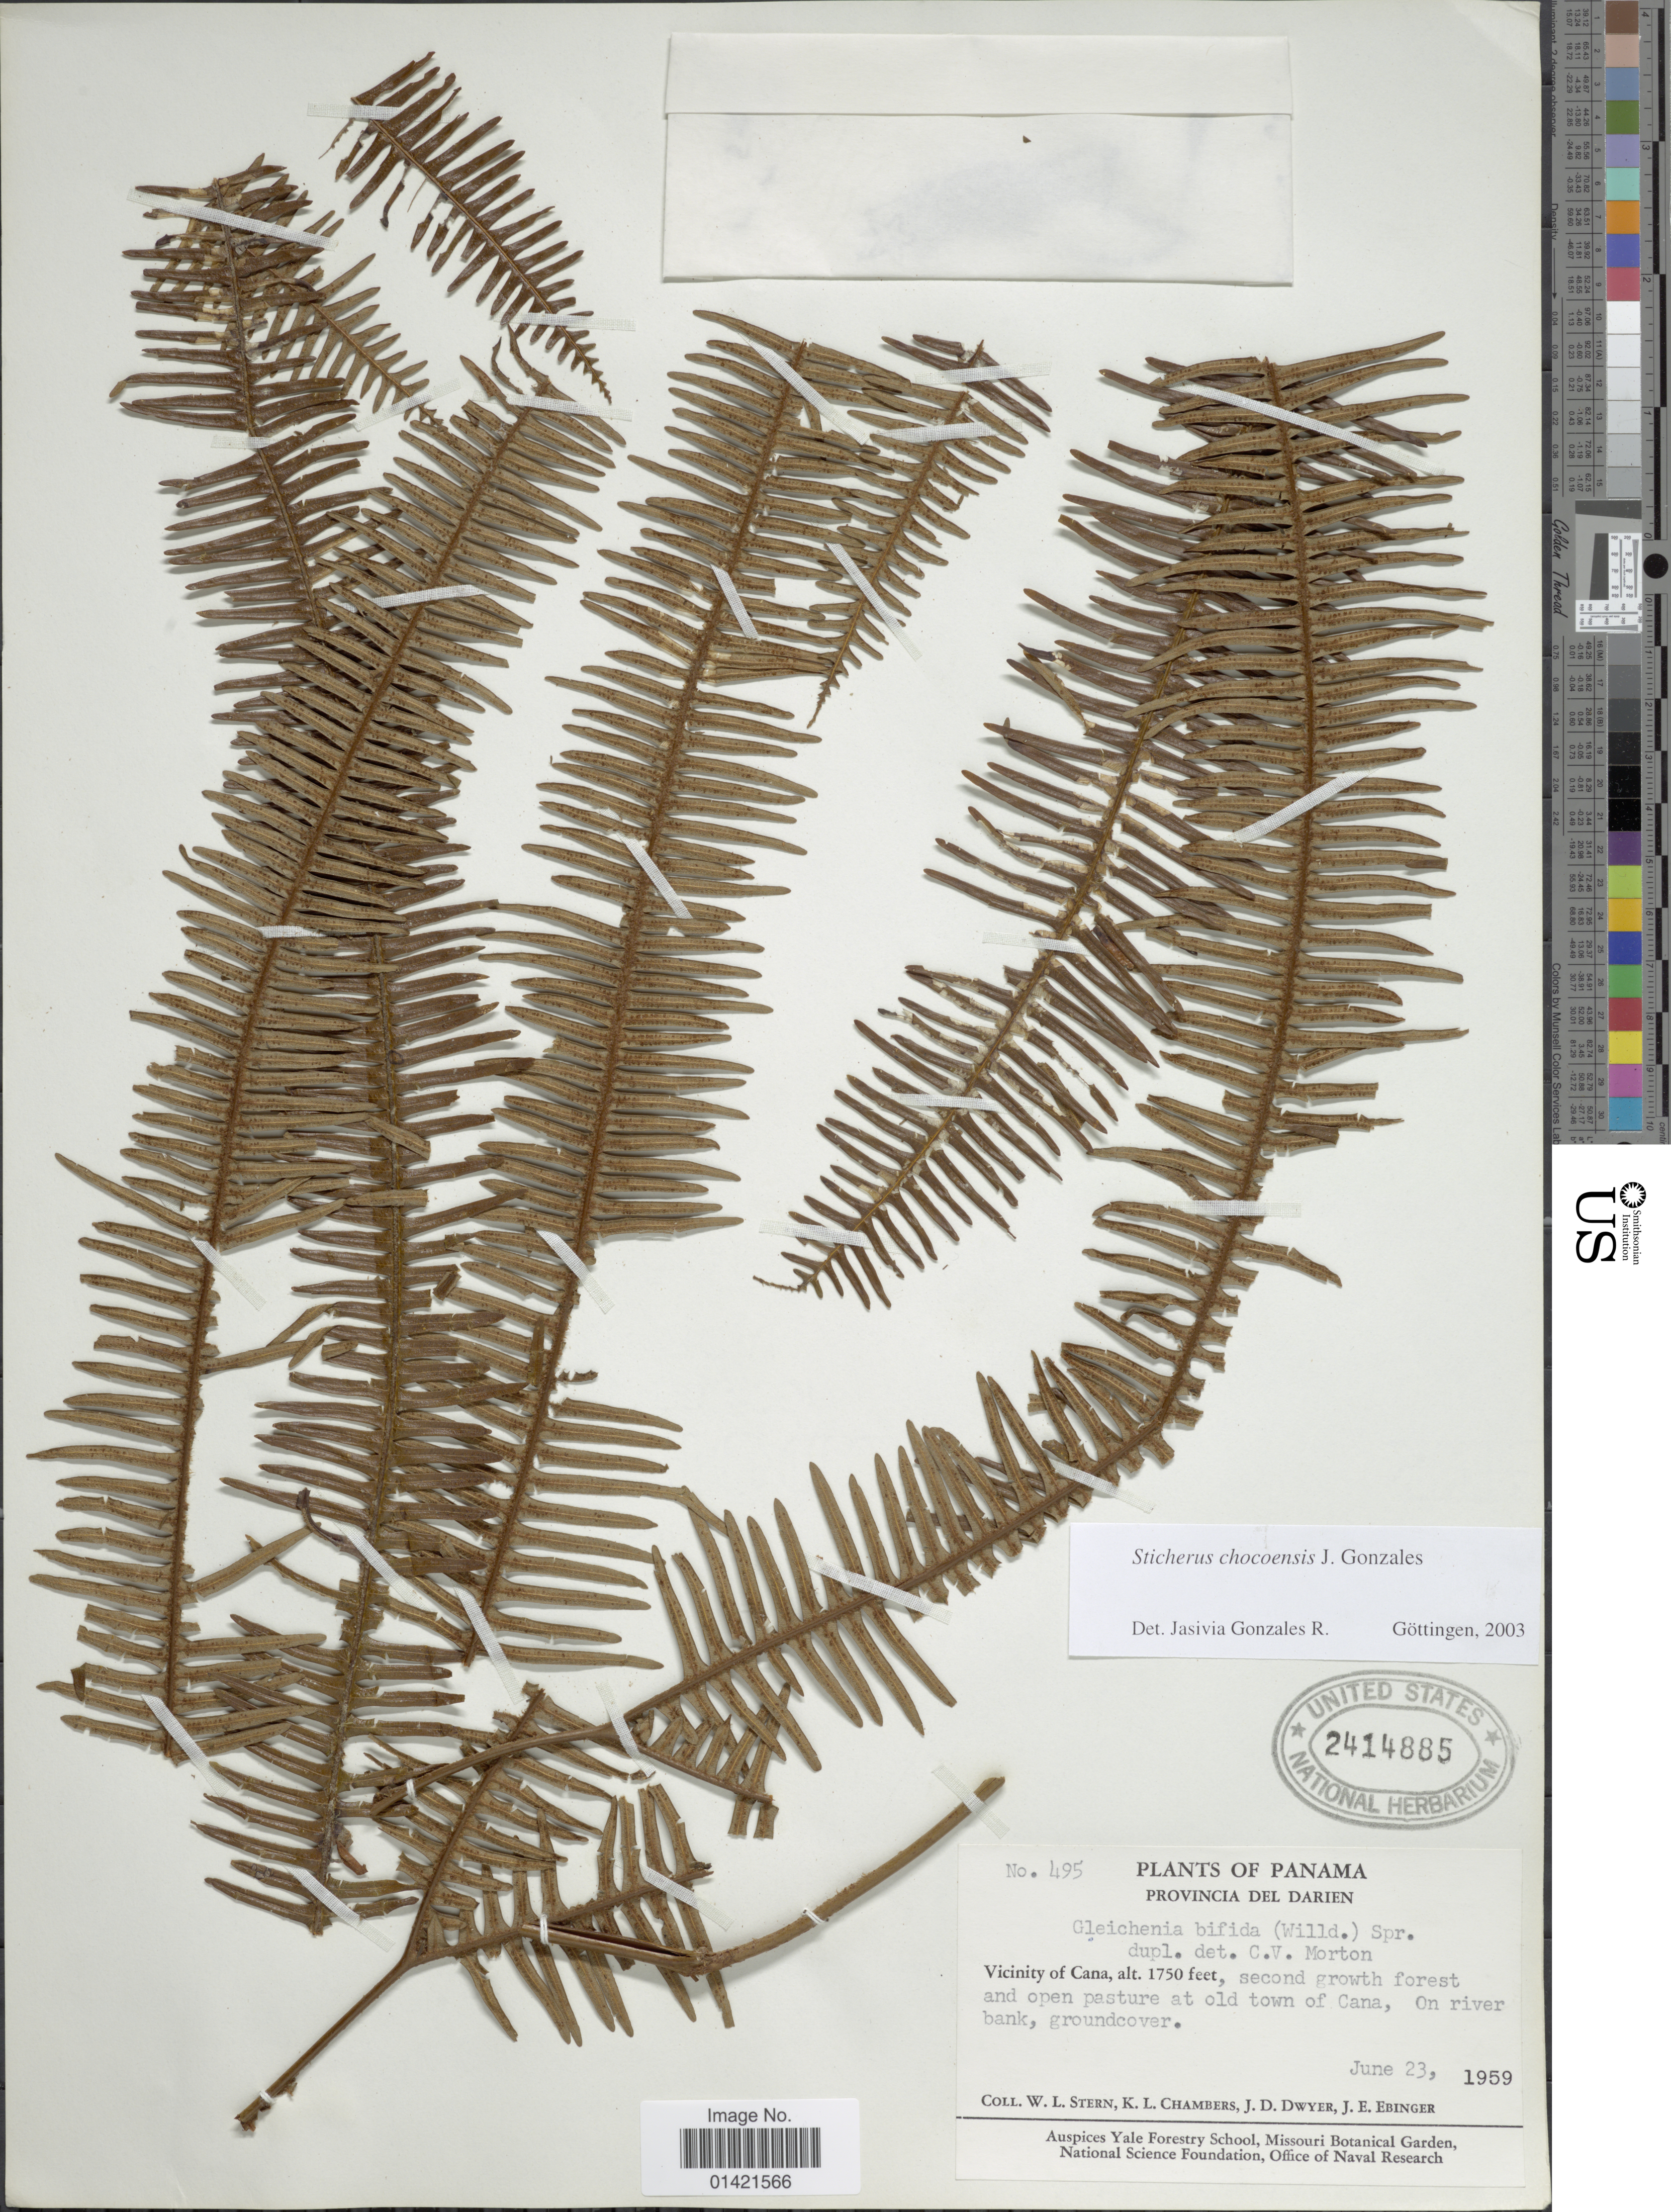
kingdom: Plantae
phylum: Tracheophyta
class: Polypodiopsida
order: Gleicheniales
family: Gleicheniaceae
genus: Sticherus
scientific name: Sticherus chocoensis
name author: J. Gonzales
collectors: W. L. Stern, K. Chambers, J. D. Dwyer & J. Ebinger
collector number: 495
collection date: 1959-06-23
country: Panama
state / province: Darién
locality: Provincia del Darien. Vicinity of Cana. At old town of Cana, on river bank.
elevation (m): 533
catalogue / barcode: US 2414885